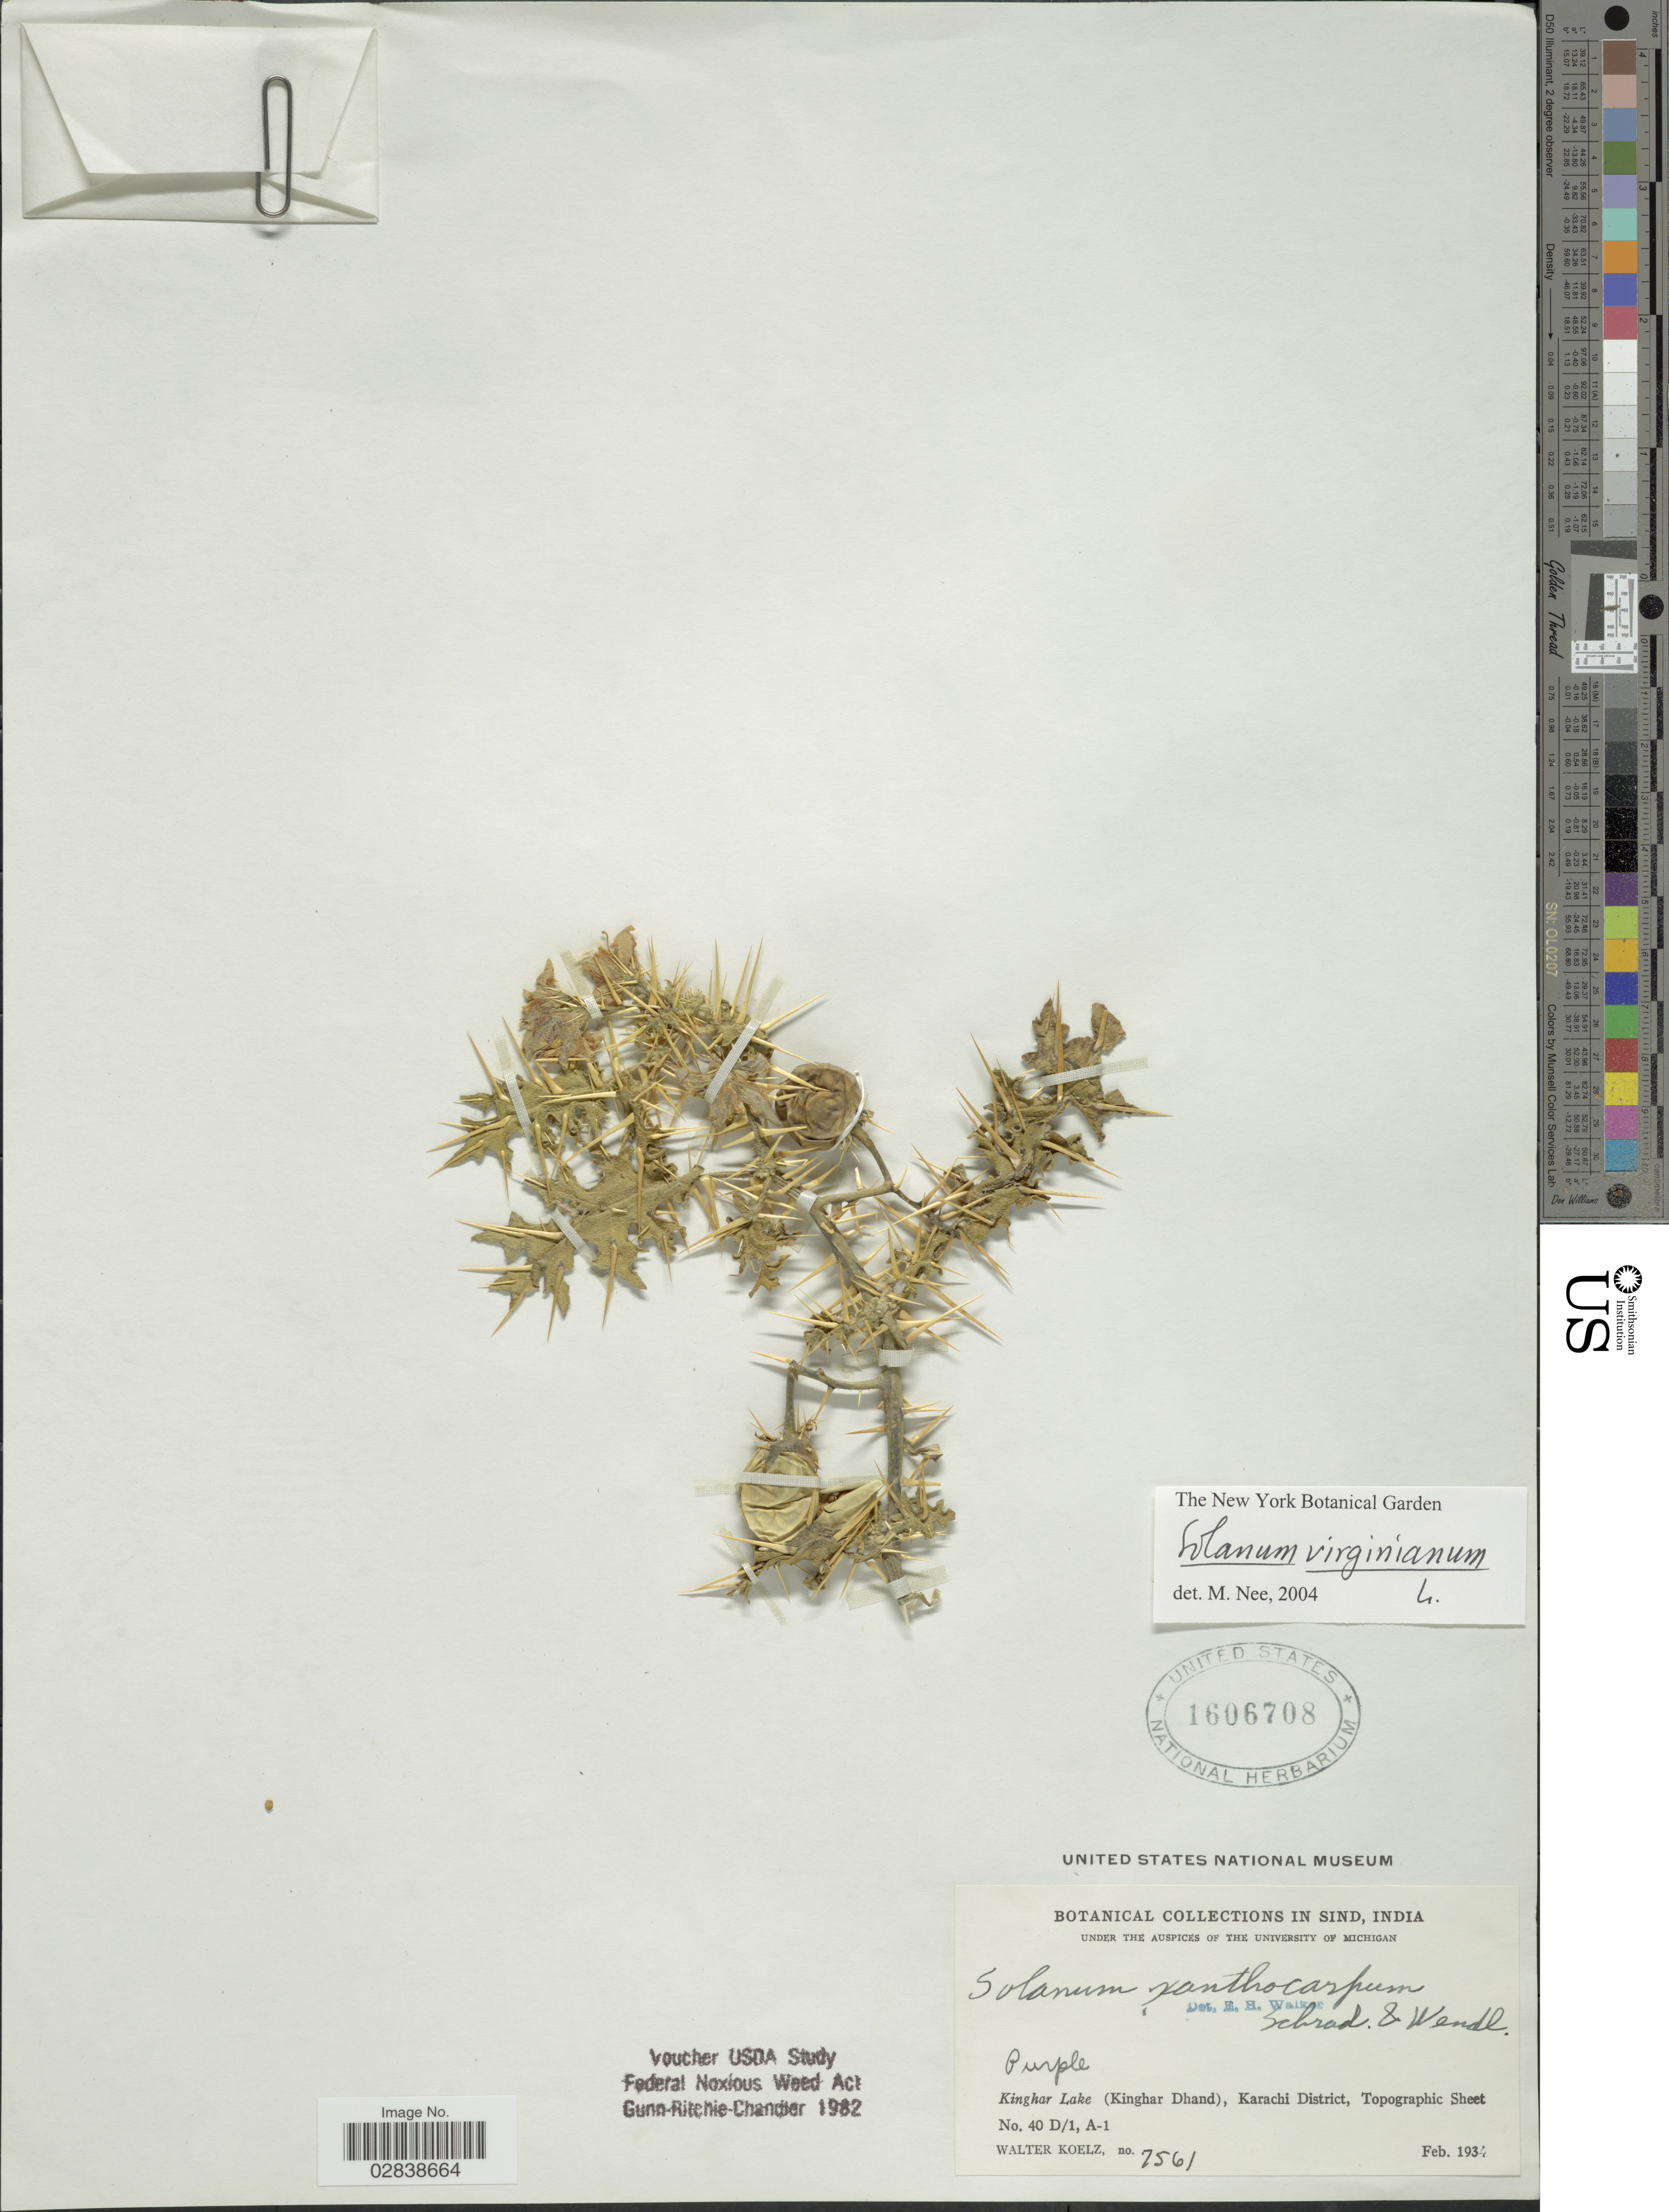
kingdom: Plantae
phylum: Tracheophyta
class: Magnoliopsida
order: Solanales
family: Solanaceae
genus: Solanum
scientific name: Solanum virginianum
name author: L.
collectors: W. N. Koelz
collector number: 7561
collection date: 1934-02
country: Pakistan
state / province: Sindh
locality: Sind. Kinghar Lake (Kinghar Dhand), Karachi District, Topographic Sheet No. 41 D/1, A-1.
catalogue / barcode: US 1606708